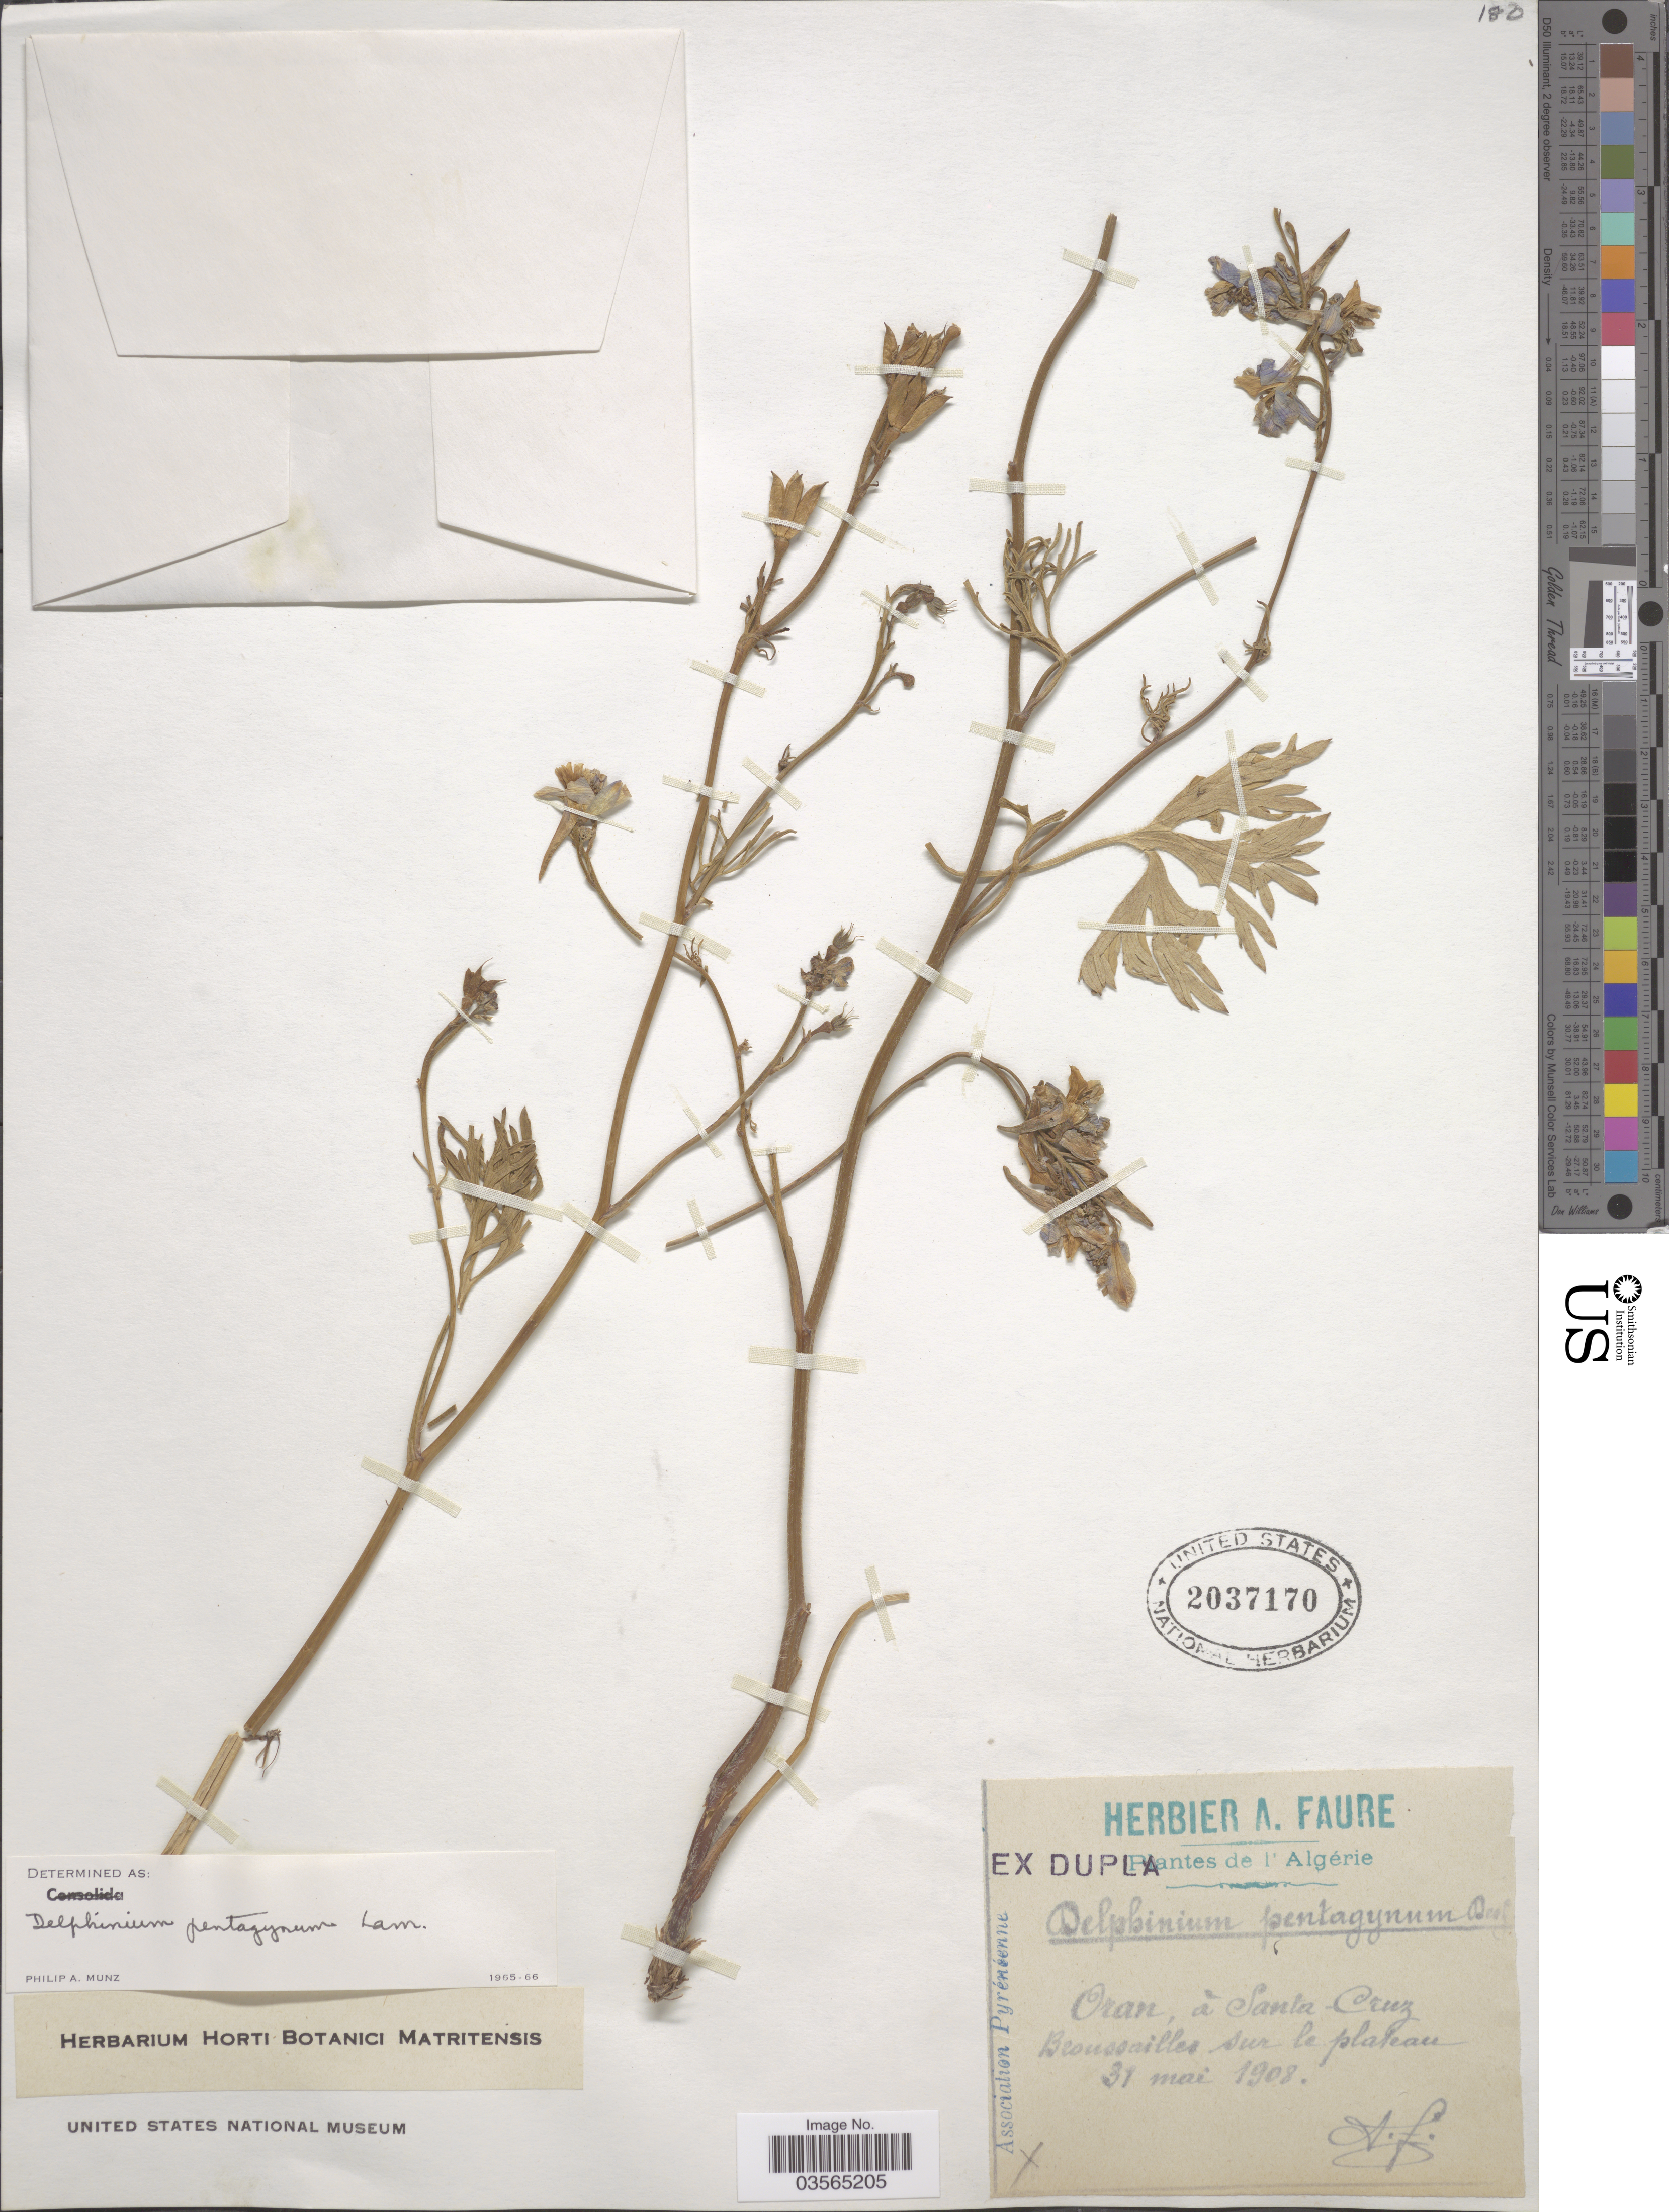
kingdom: Plantae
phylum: Tracheophyta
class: Magnoliopsida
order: Ranunculales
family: Ranunculaceae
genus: Delphinium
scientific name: Delphinium pentagynum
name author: Lam.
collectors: A. Faure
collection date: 1908-05-31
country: Algeria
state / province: Oran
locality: À Santa-Cruz.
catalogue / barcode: US 2037170